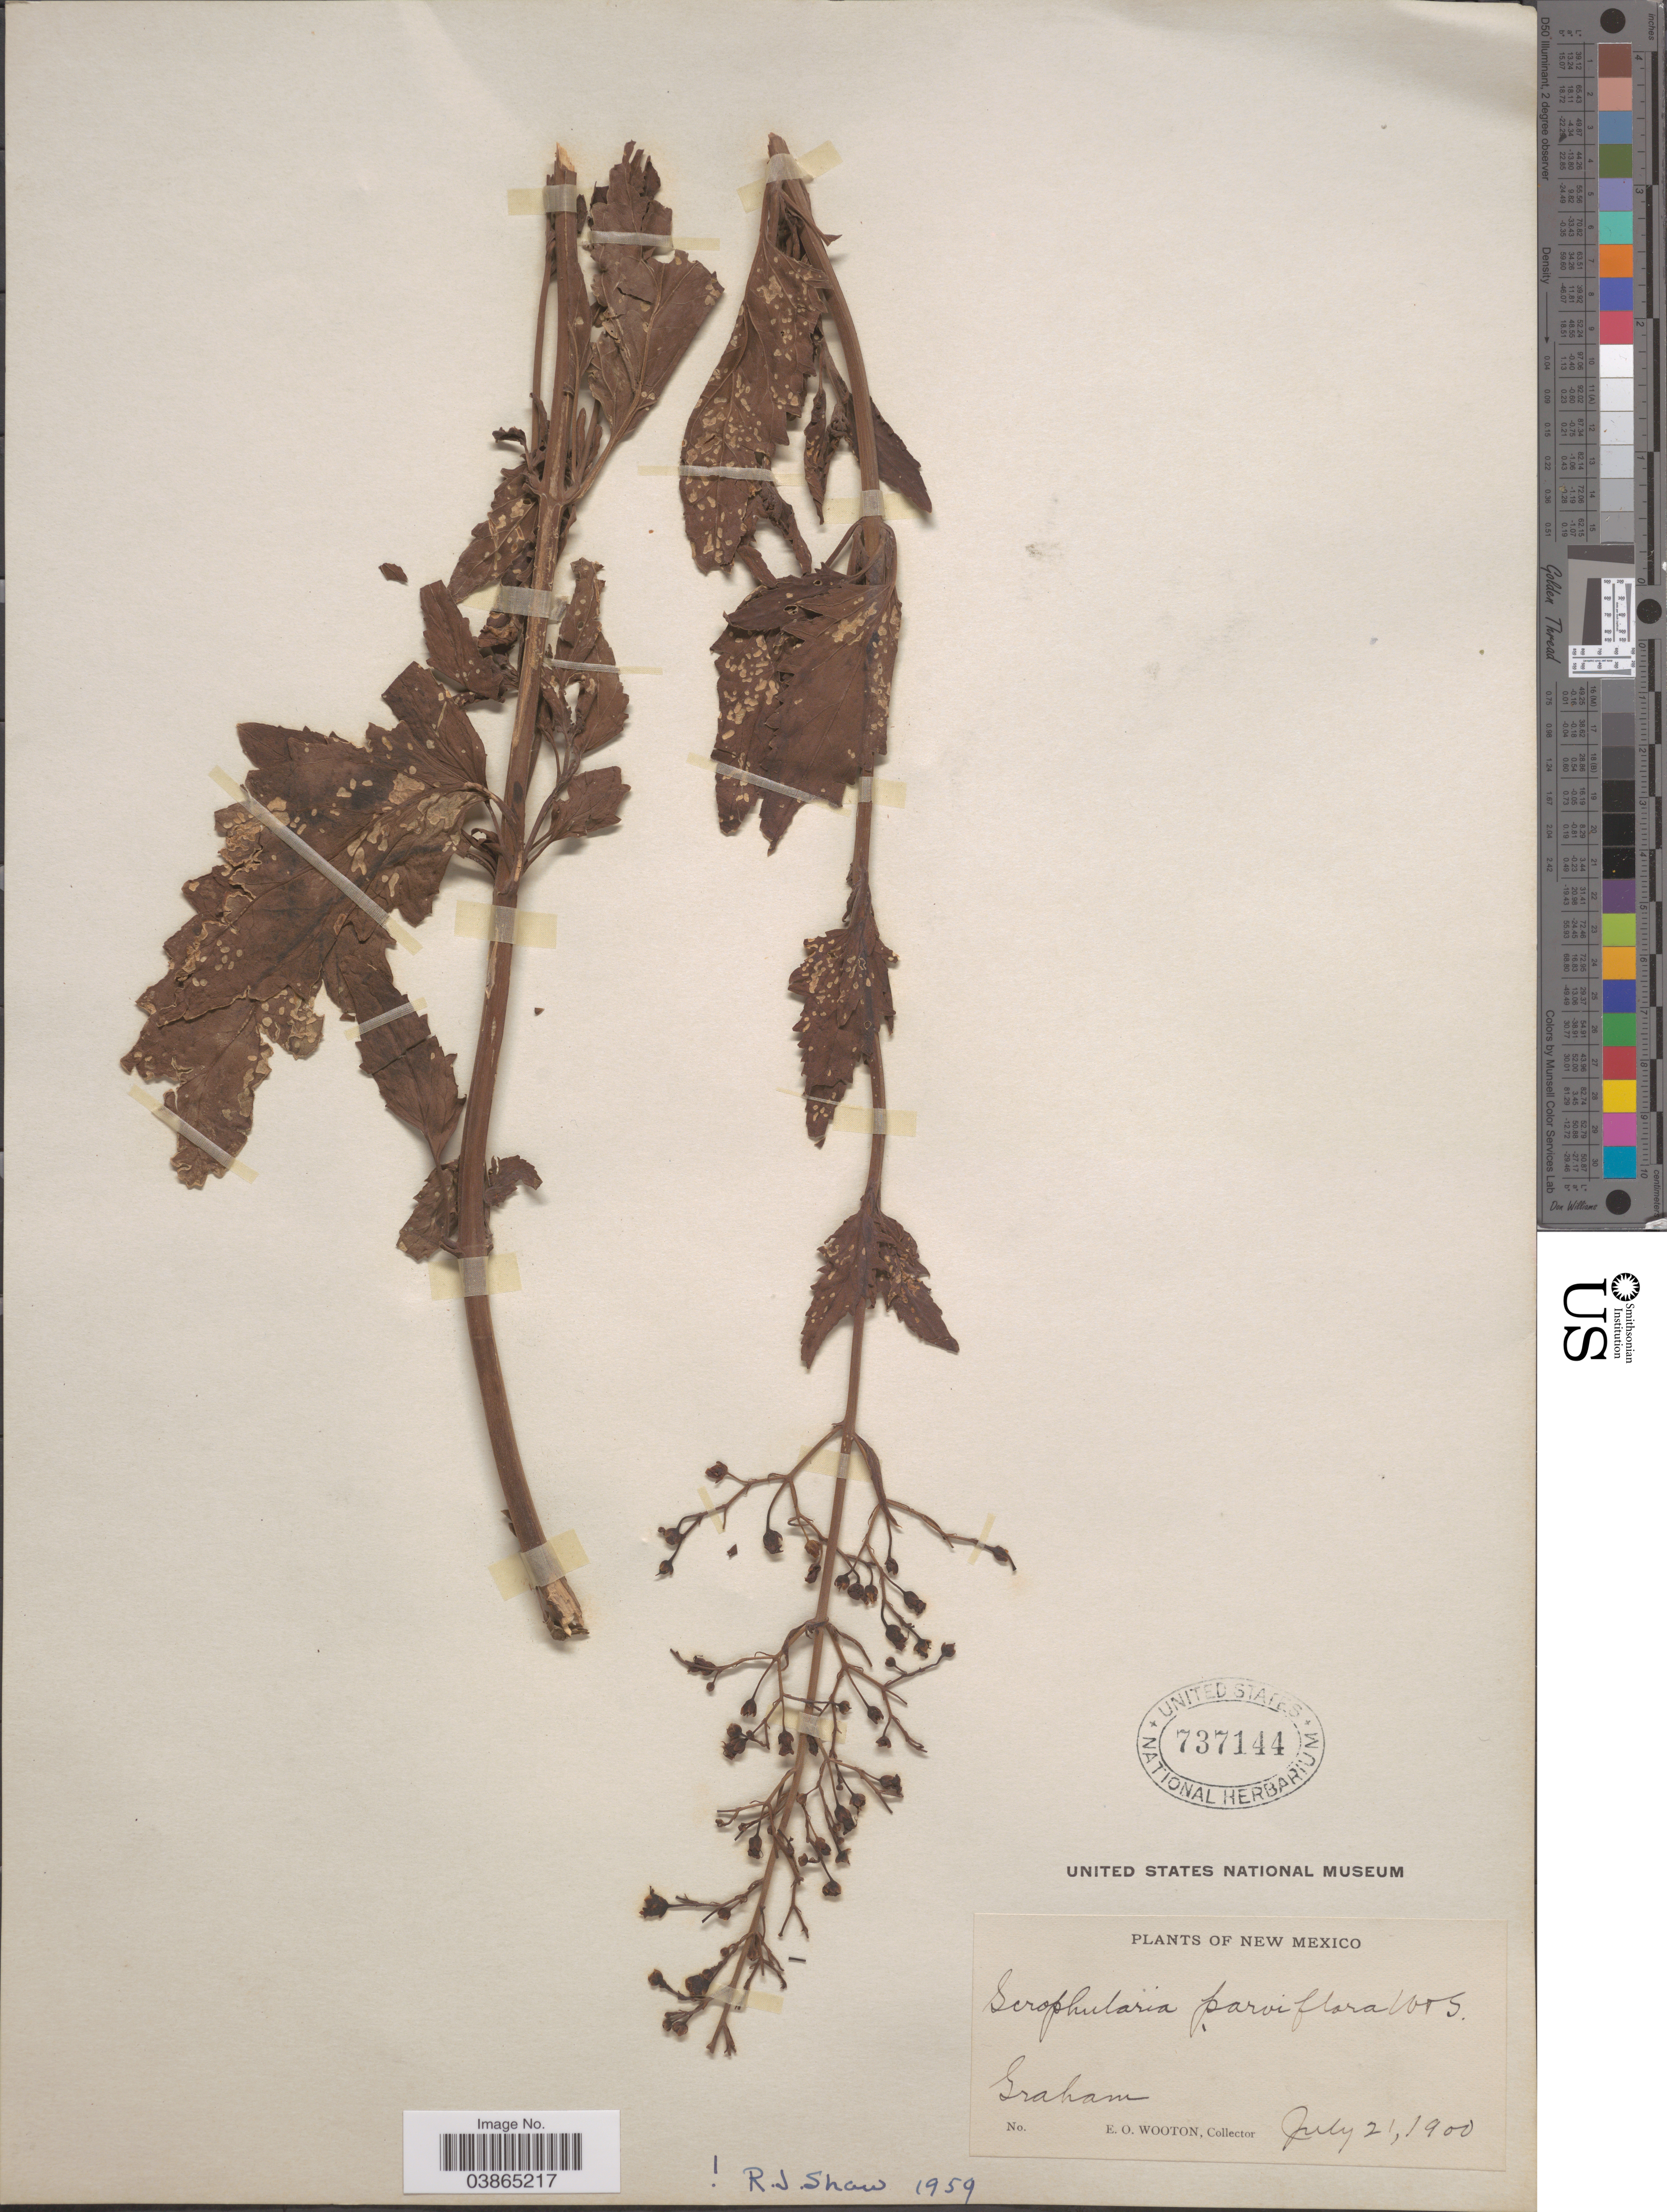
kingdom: Plantae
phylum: Tracheophyta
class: Magnoliopsida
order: Lamiales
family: Scrophulariaceae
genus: Scrophularia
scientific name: Scrophularia parviflora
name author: Wooton & Standl.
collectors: E. O. Wooton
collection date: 1900-07-21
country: United States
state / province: New Mexico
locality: Graham.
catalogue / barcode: US 737144